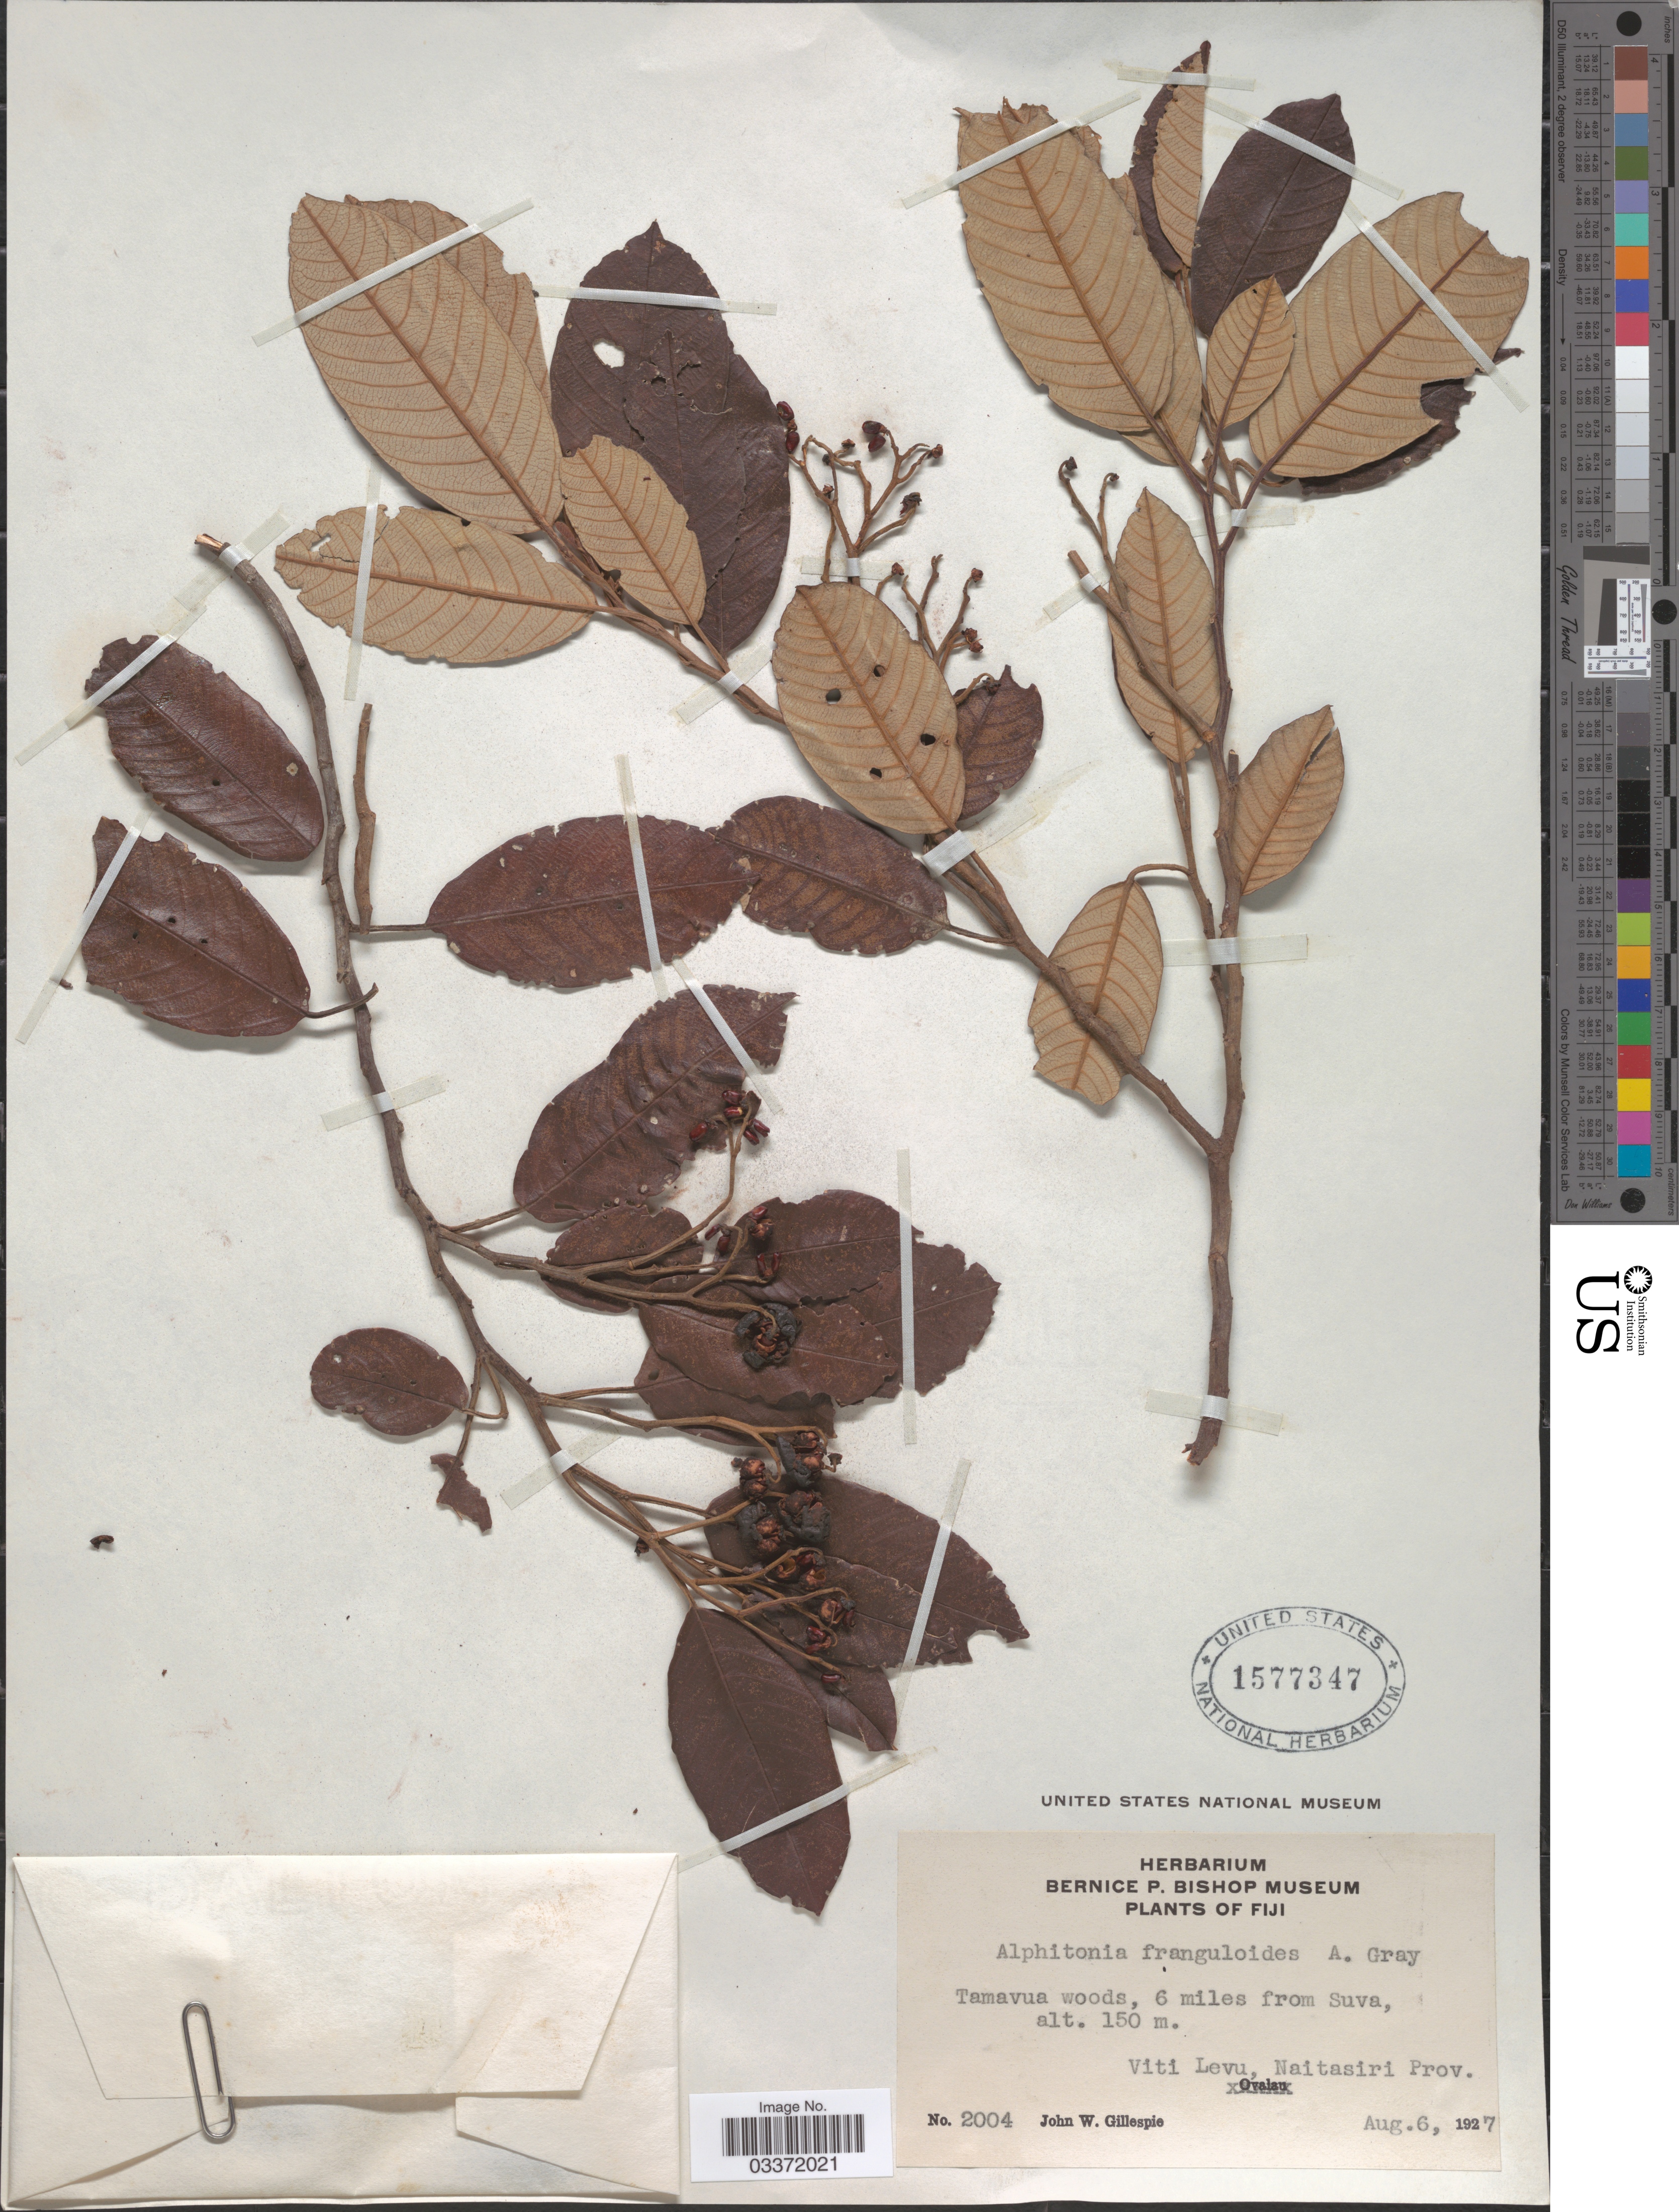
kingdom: Plantae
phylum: Tracheophyta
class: Magnoliopsida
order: Rosales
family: Rhamnaceae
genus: Alphitonia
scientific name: Alphitonia franguloides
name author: A. Gray in Wilkes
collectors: J. W. Gillespie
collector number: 2004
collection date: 1927-08-06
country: Fiji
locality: Tamavua woods, 6 miles from Suva. Viti Levu, Naitasiri Prov.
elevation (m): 150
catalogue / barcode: US 1577347